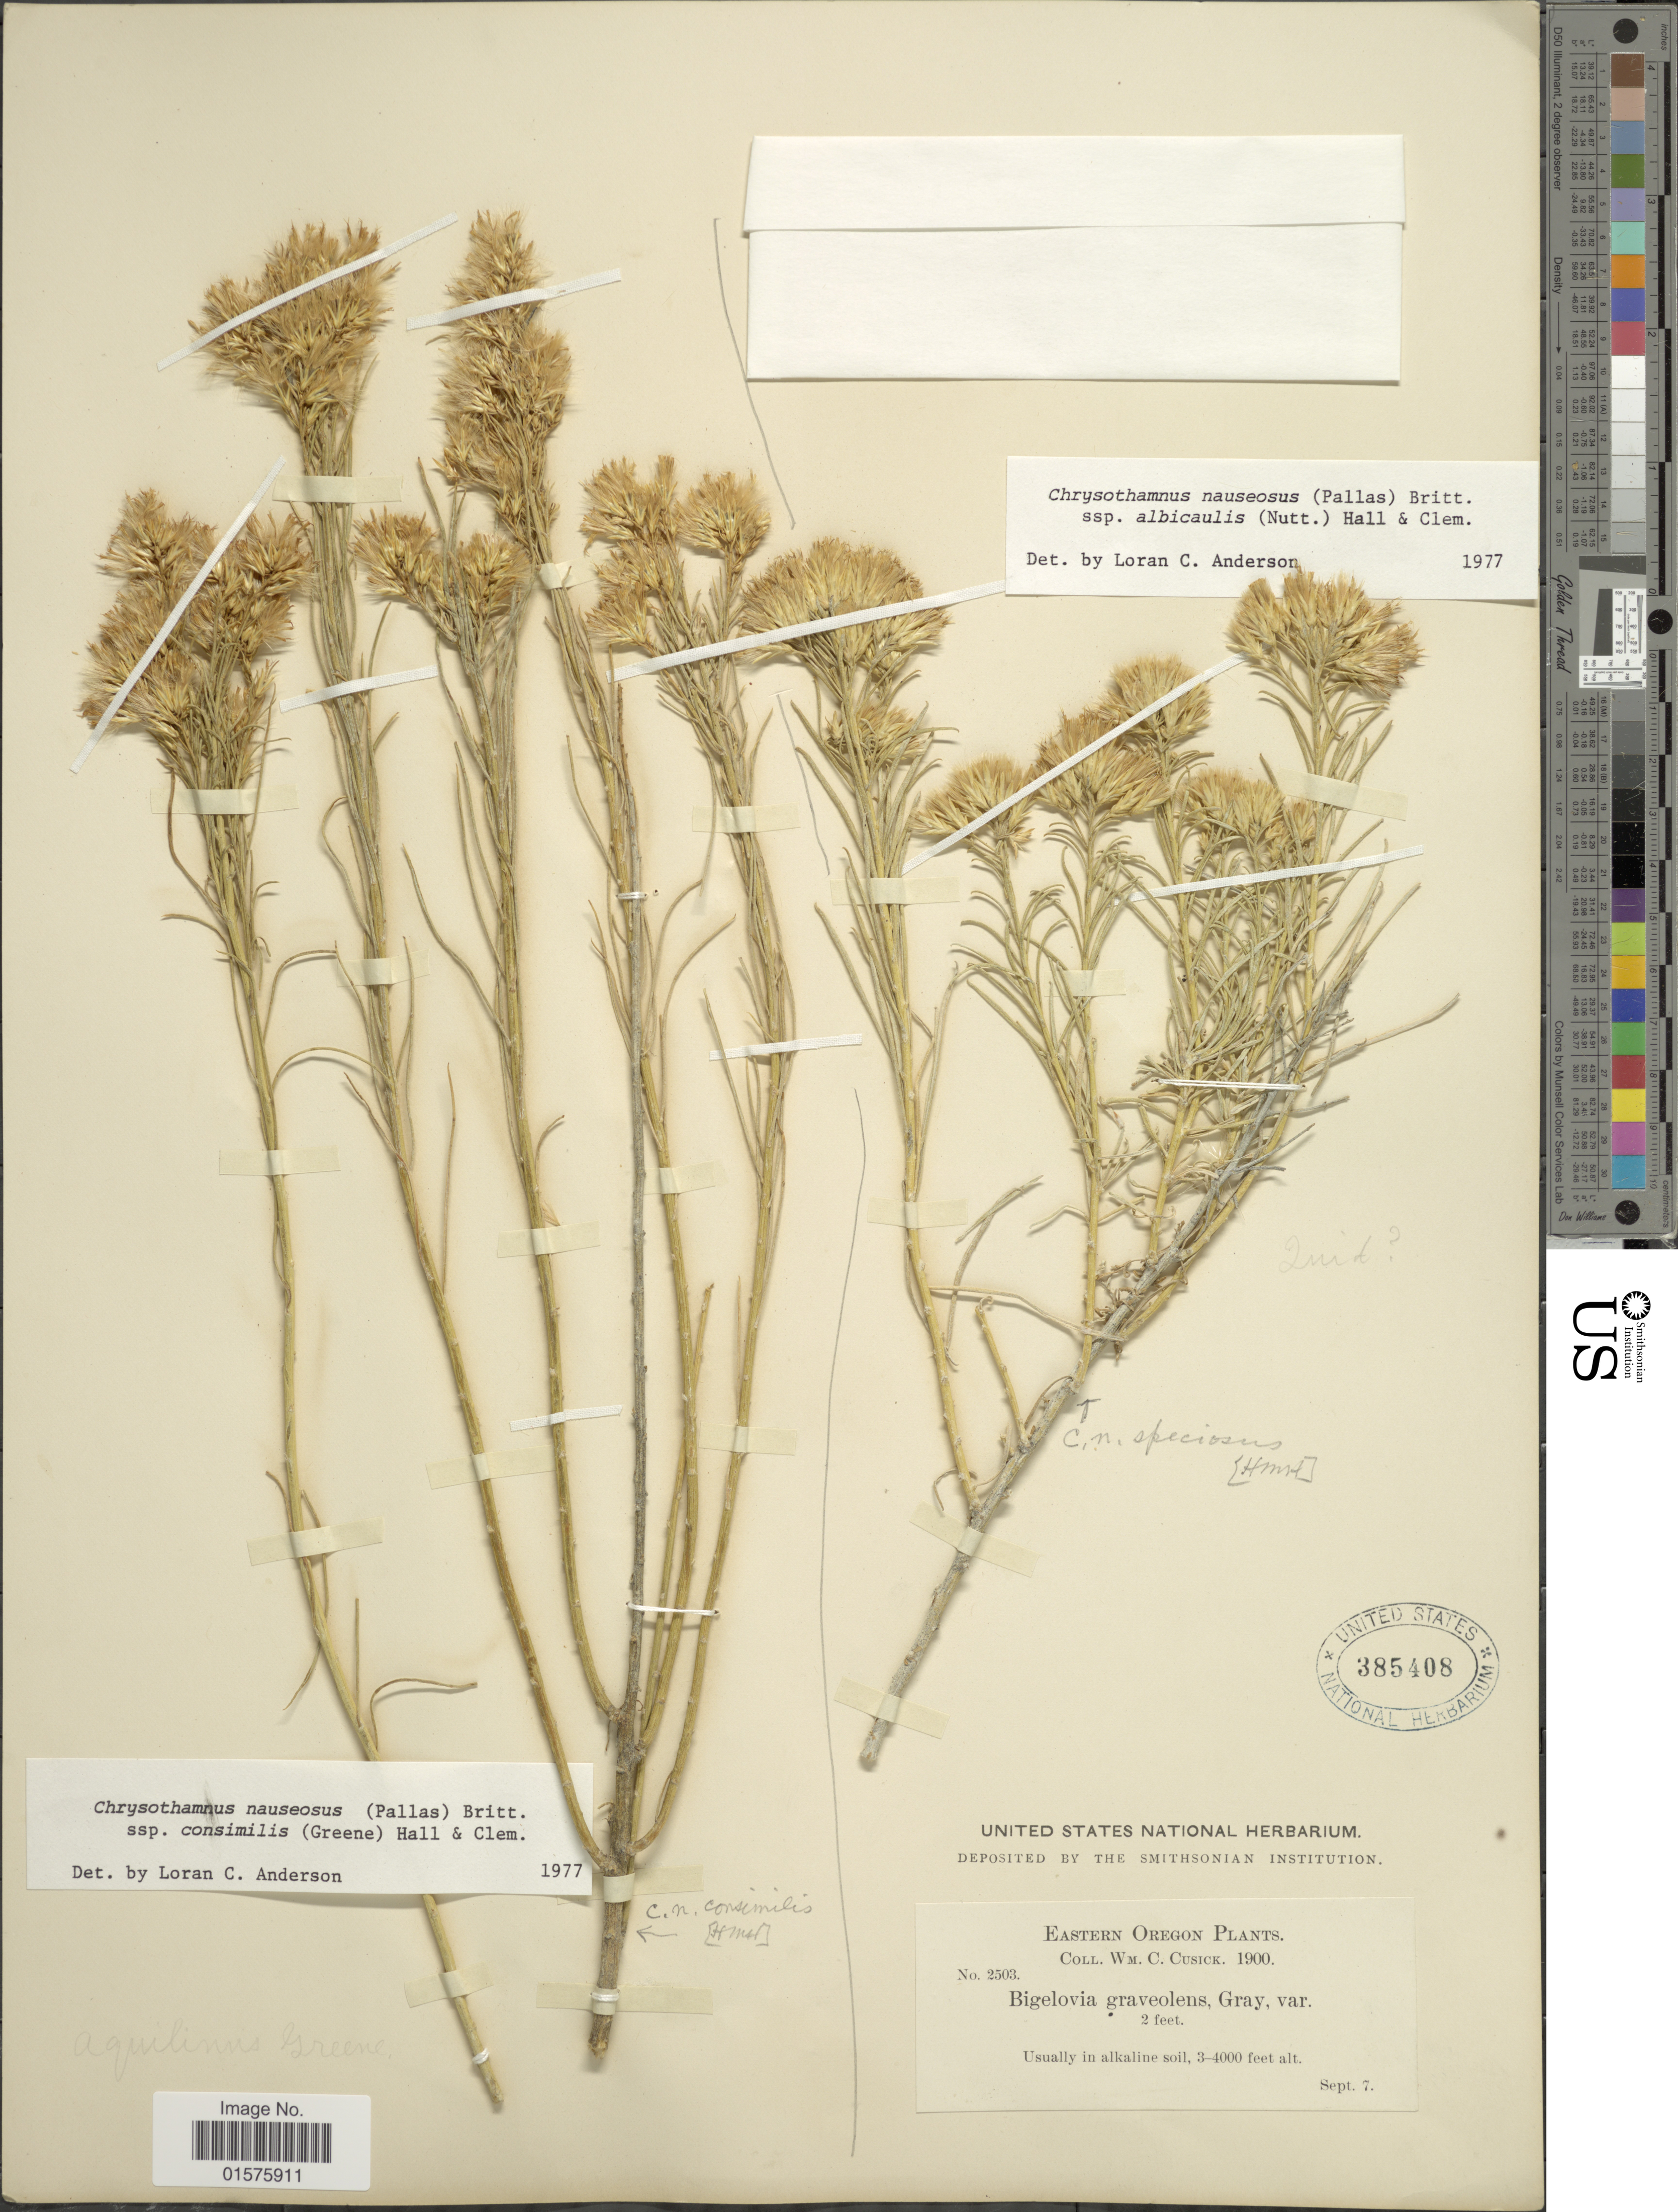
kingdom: Plantae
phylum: Tracheophyta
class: Magnoliopsida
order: Asterales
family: Asteraceae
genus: Chrysothamnus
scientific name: Chrysothamnus oreophilus var. artus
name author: A. Nelson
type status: Isosyntype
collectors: W. C. Cusick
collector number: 2503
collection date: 1900-09-07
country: United States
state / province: Oregon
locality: Eastern Oregon, Usually in alkaline soil.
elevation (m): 1036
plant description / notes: Isosyntype of Chrysothamnus oreophilus var. artus A. Nelson; not found in main herbarium, Jul 2019. [note also that this apparently represents a mixed collection, with left-hand element separately annotated as Chrysothamnus nauseosus subsp. consimilis by L.C. Anderson (1977)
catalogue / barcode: US 385408